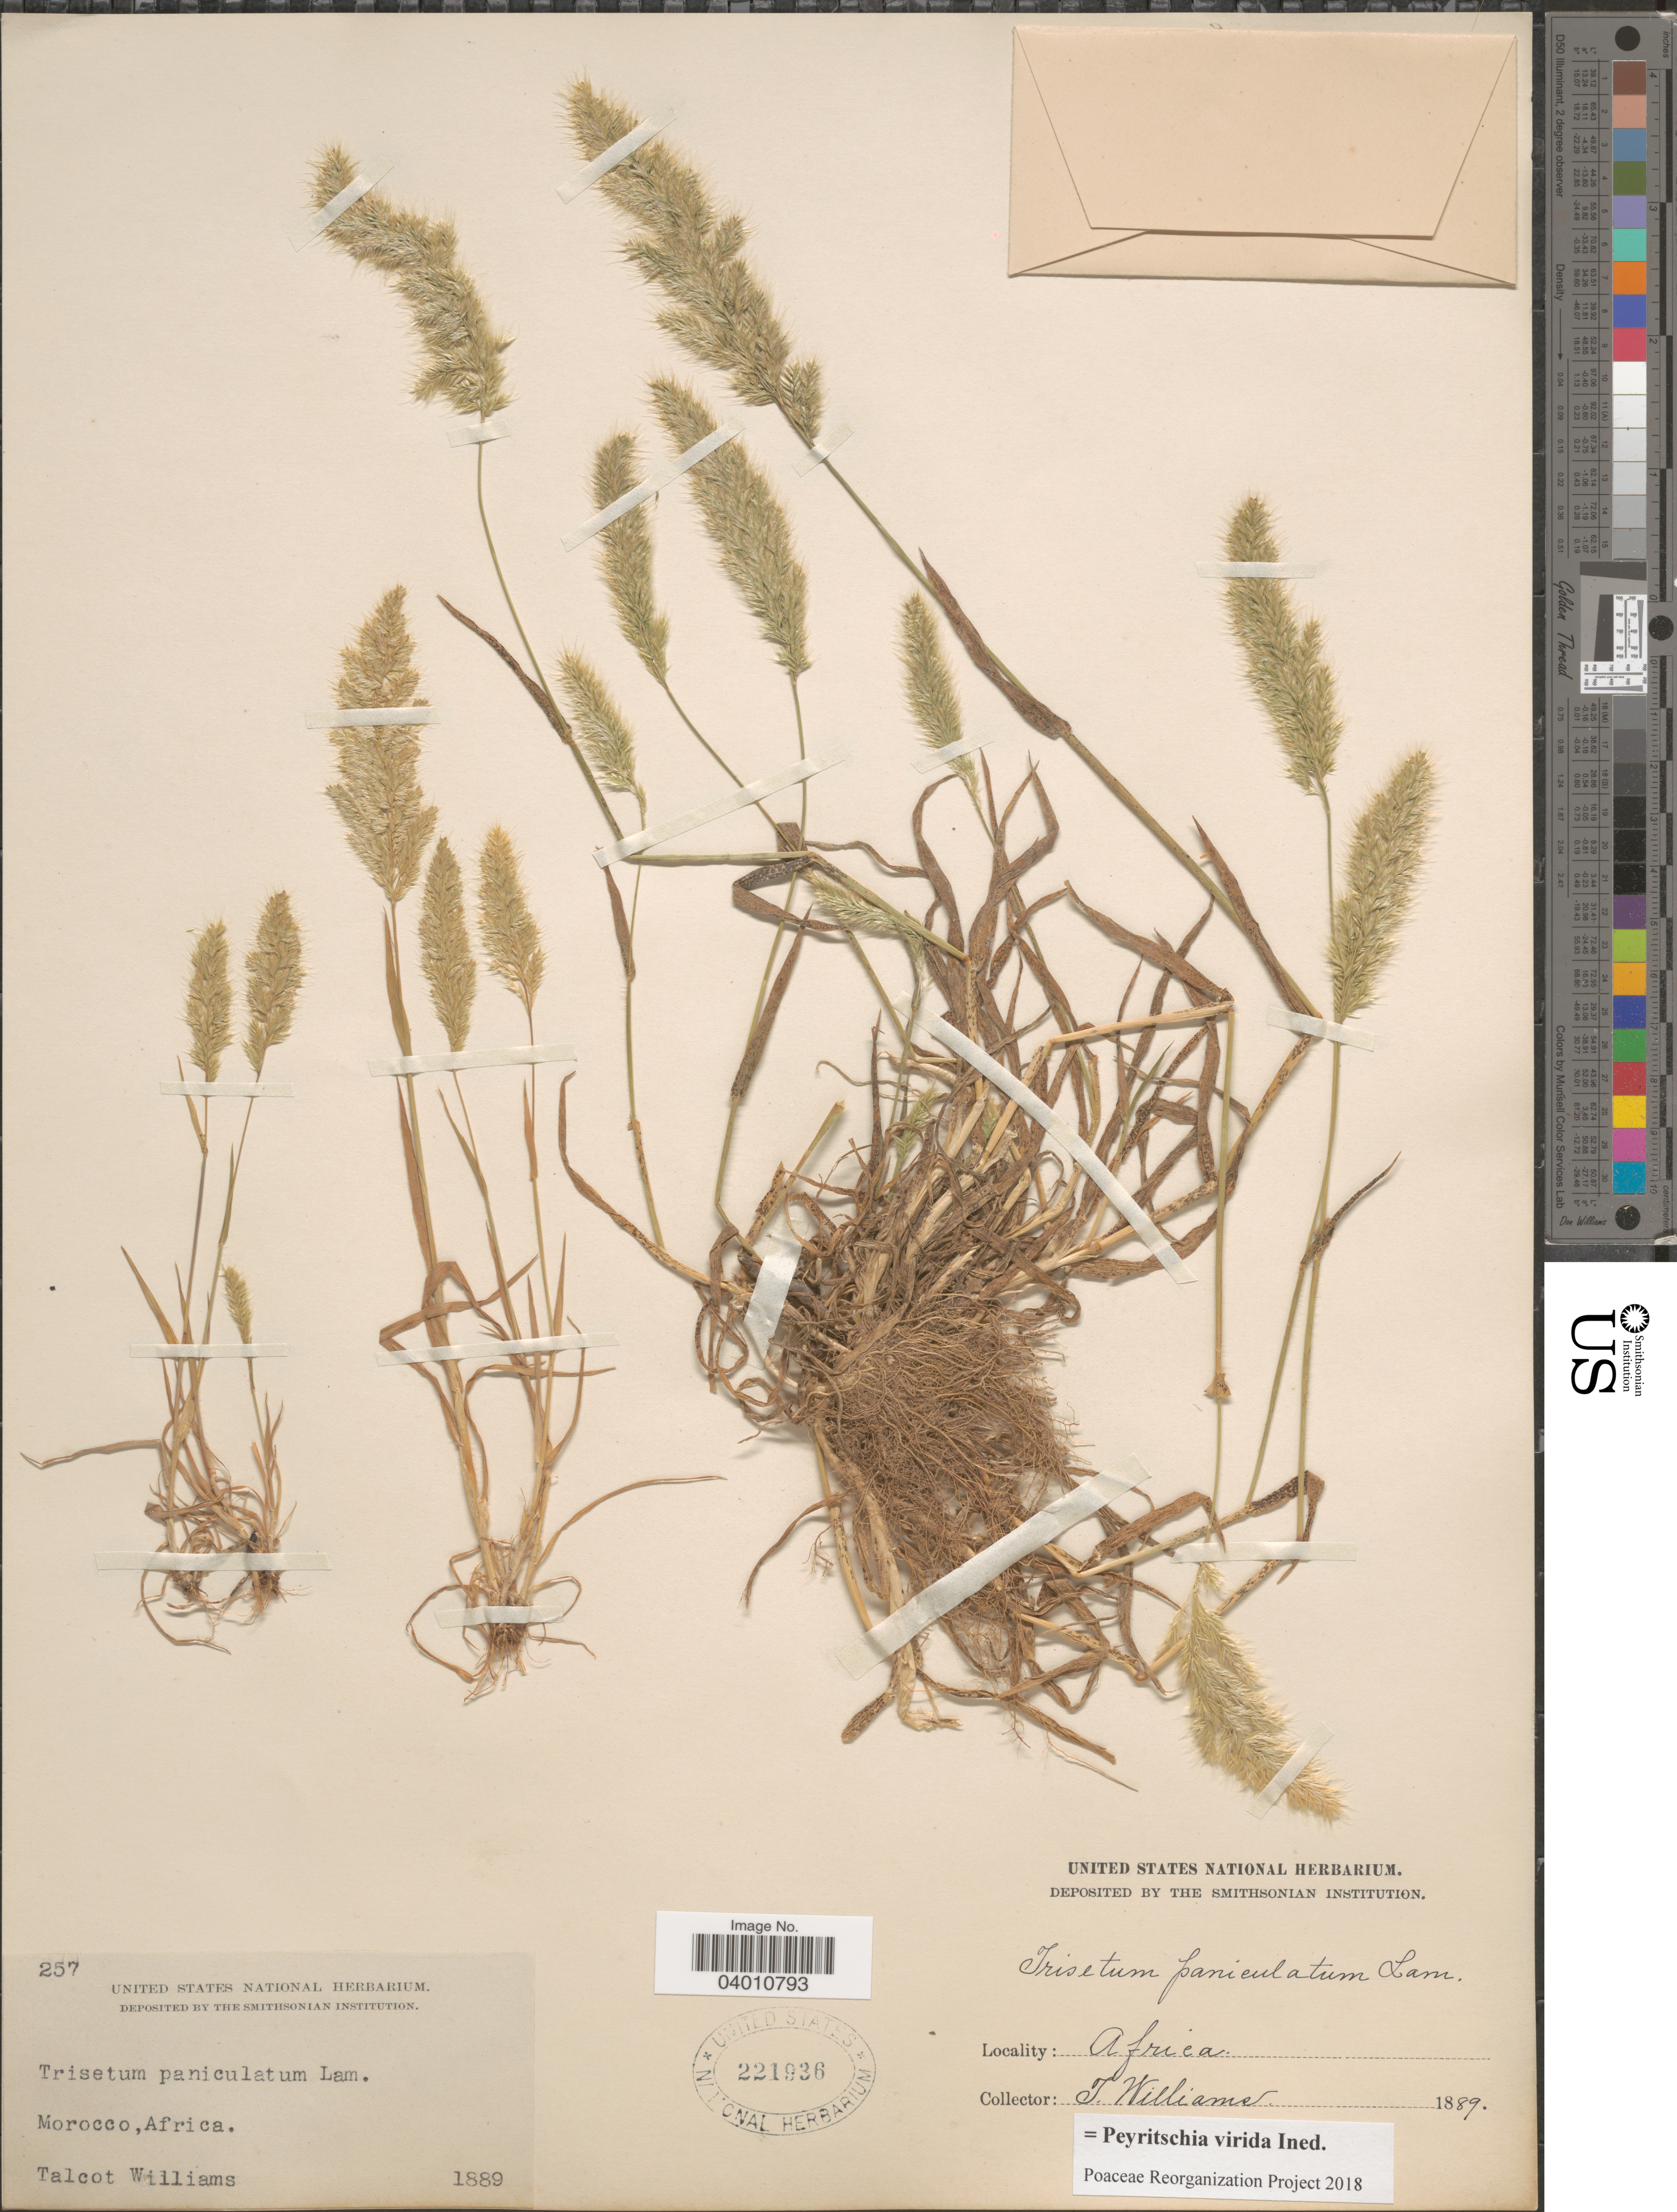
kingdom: Plantae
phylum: Tracheophyta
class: Liliopsida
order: Poales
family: Poaceae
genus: Peyritschia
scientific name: Peyritschia virida ined.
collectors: T. Williams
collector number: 257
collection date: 1889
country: Morocco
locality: Africa.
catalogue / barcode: US 221936